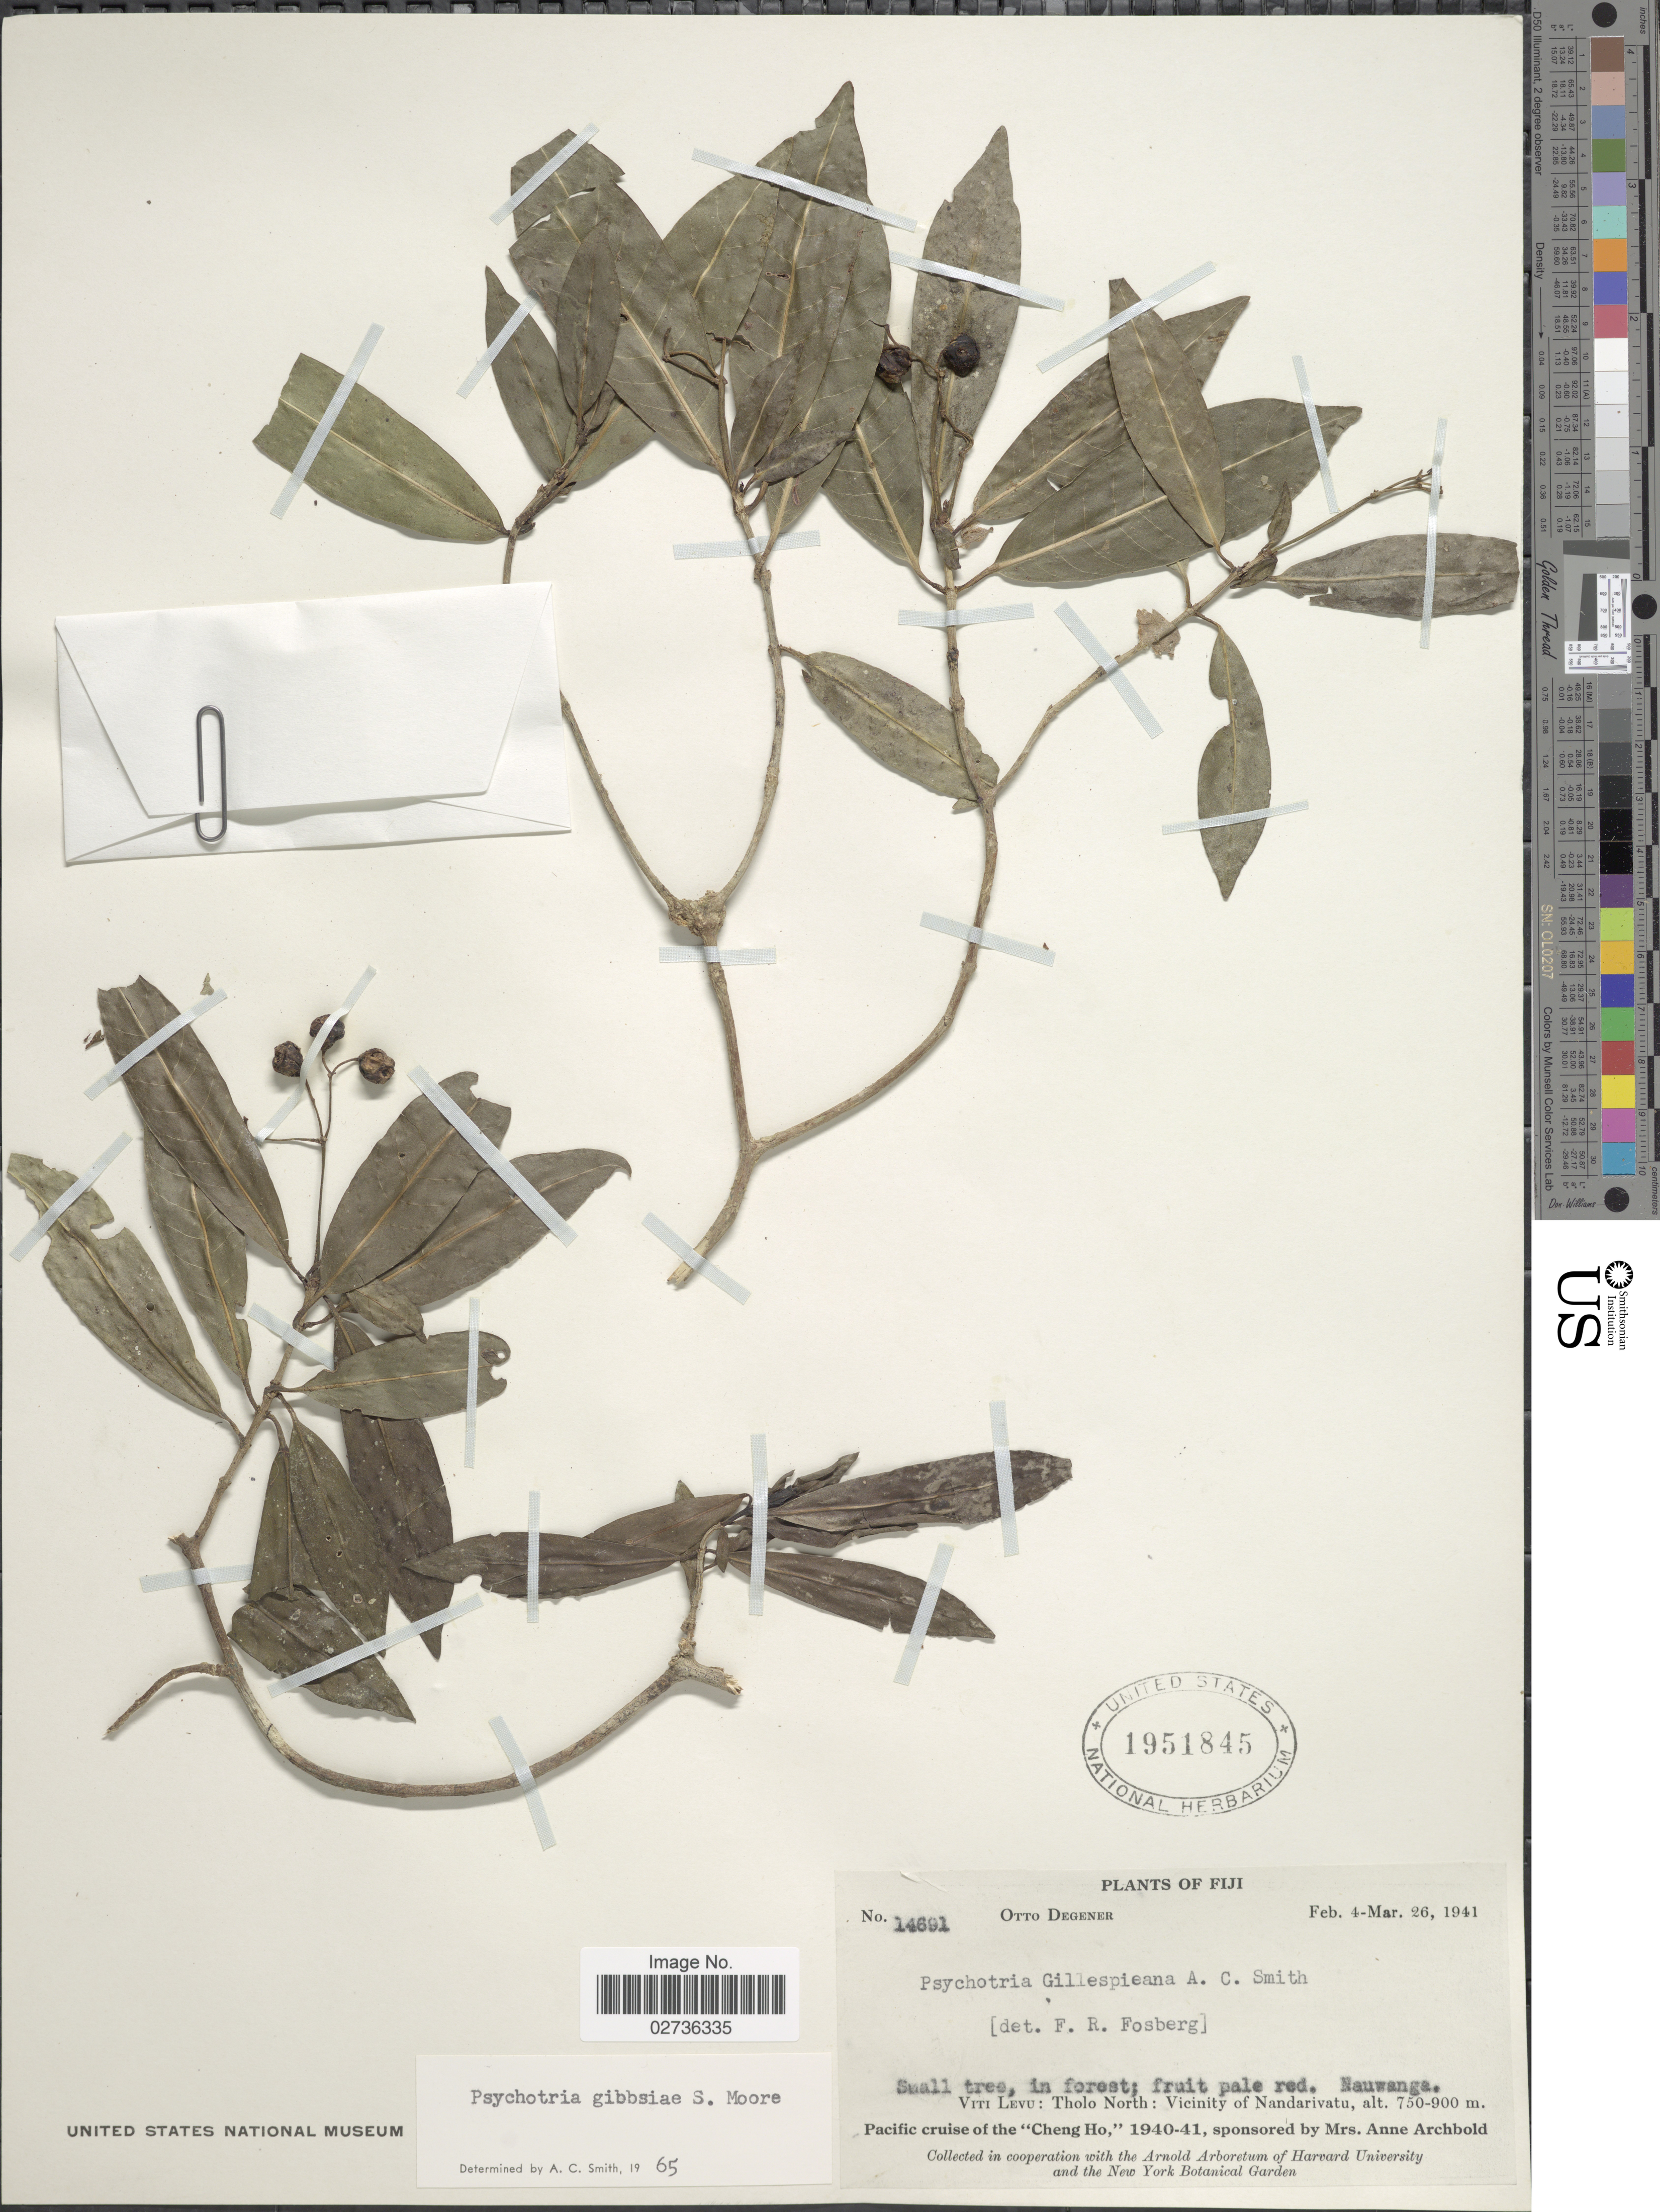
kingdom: Plantae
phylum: Tracheophyta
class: Magnoliopsida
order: Gentianales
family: Rubiaceae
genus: Psychotria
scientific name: Psychotria gibbsiae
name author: S. Moore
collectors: O. Degener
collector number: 14691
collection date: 1941-02-04/1941-03-26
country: Fiji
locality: Nauwanga. Viti Levu: Tholo North: Vicinity of Nandarivatu.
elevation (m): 750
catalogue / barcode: US 1951845